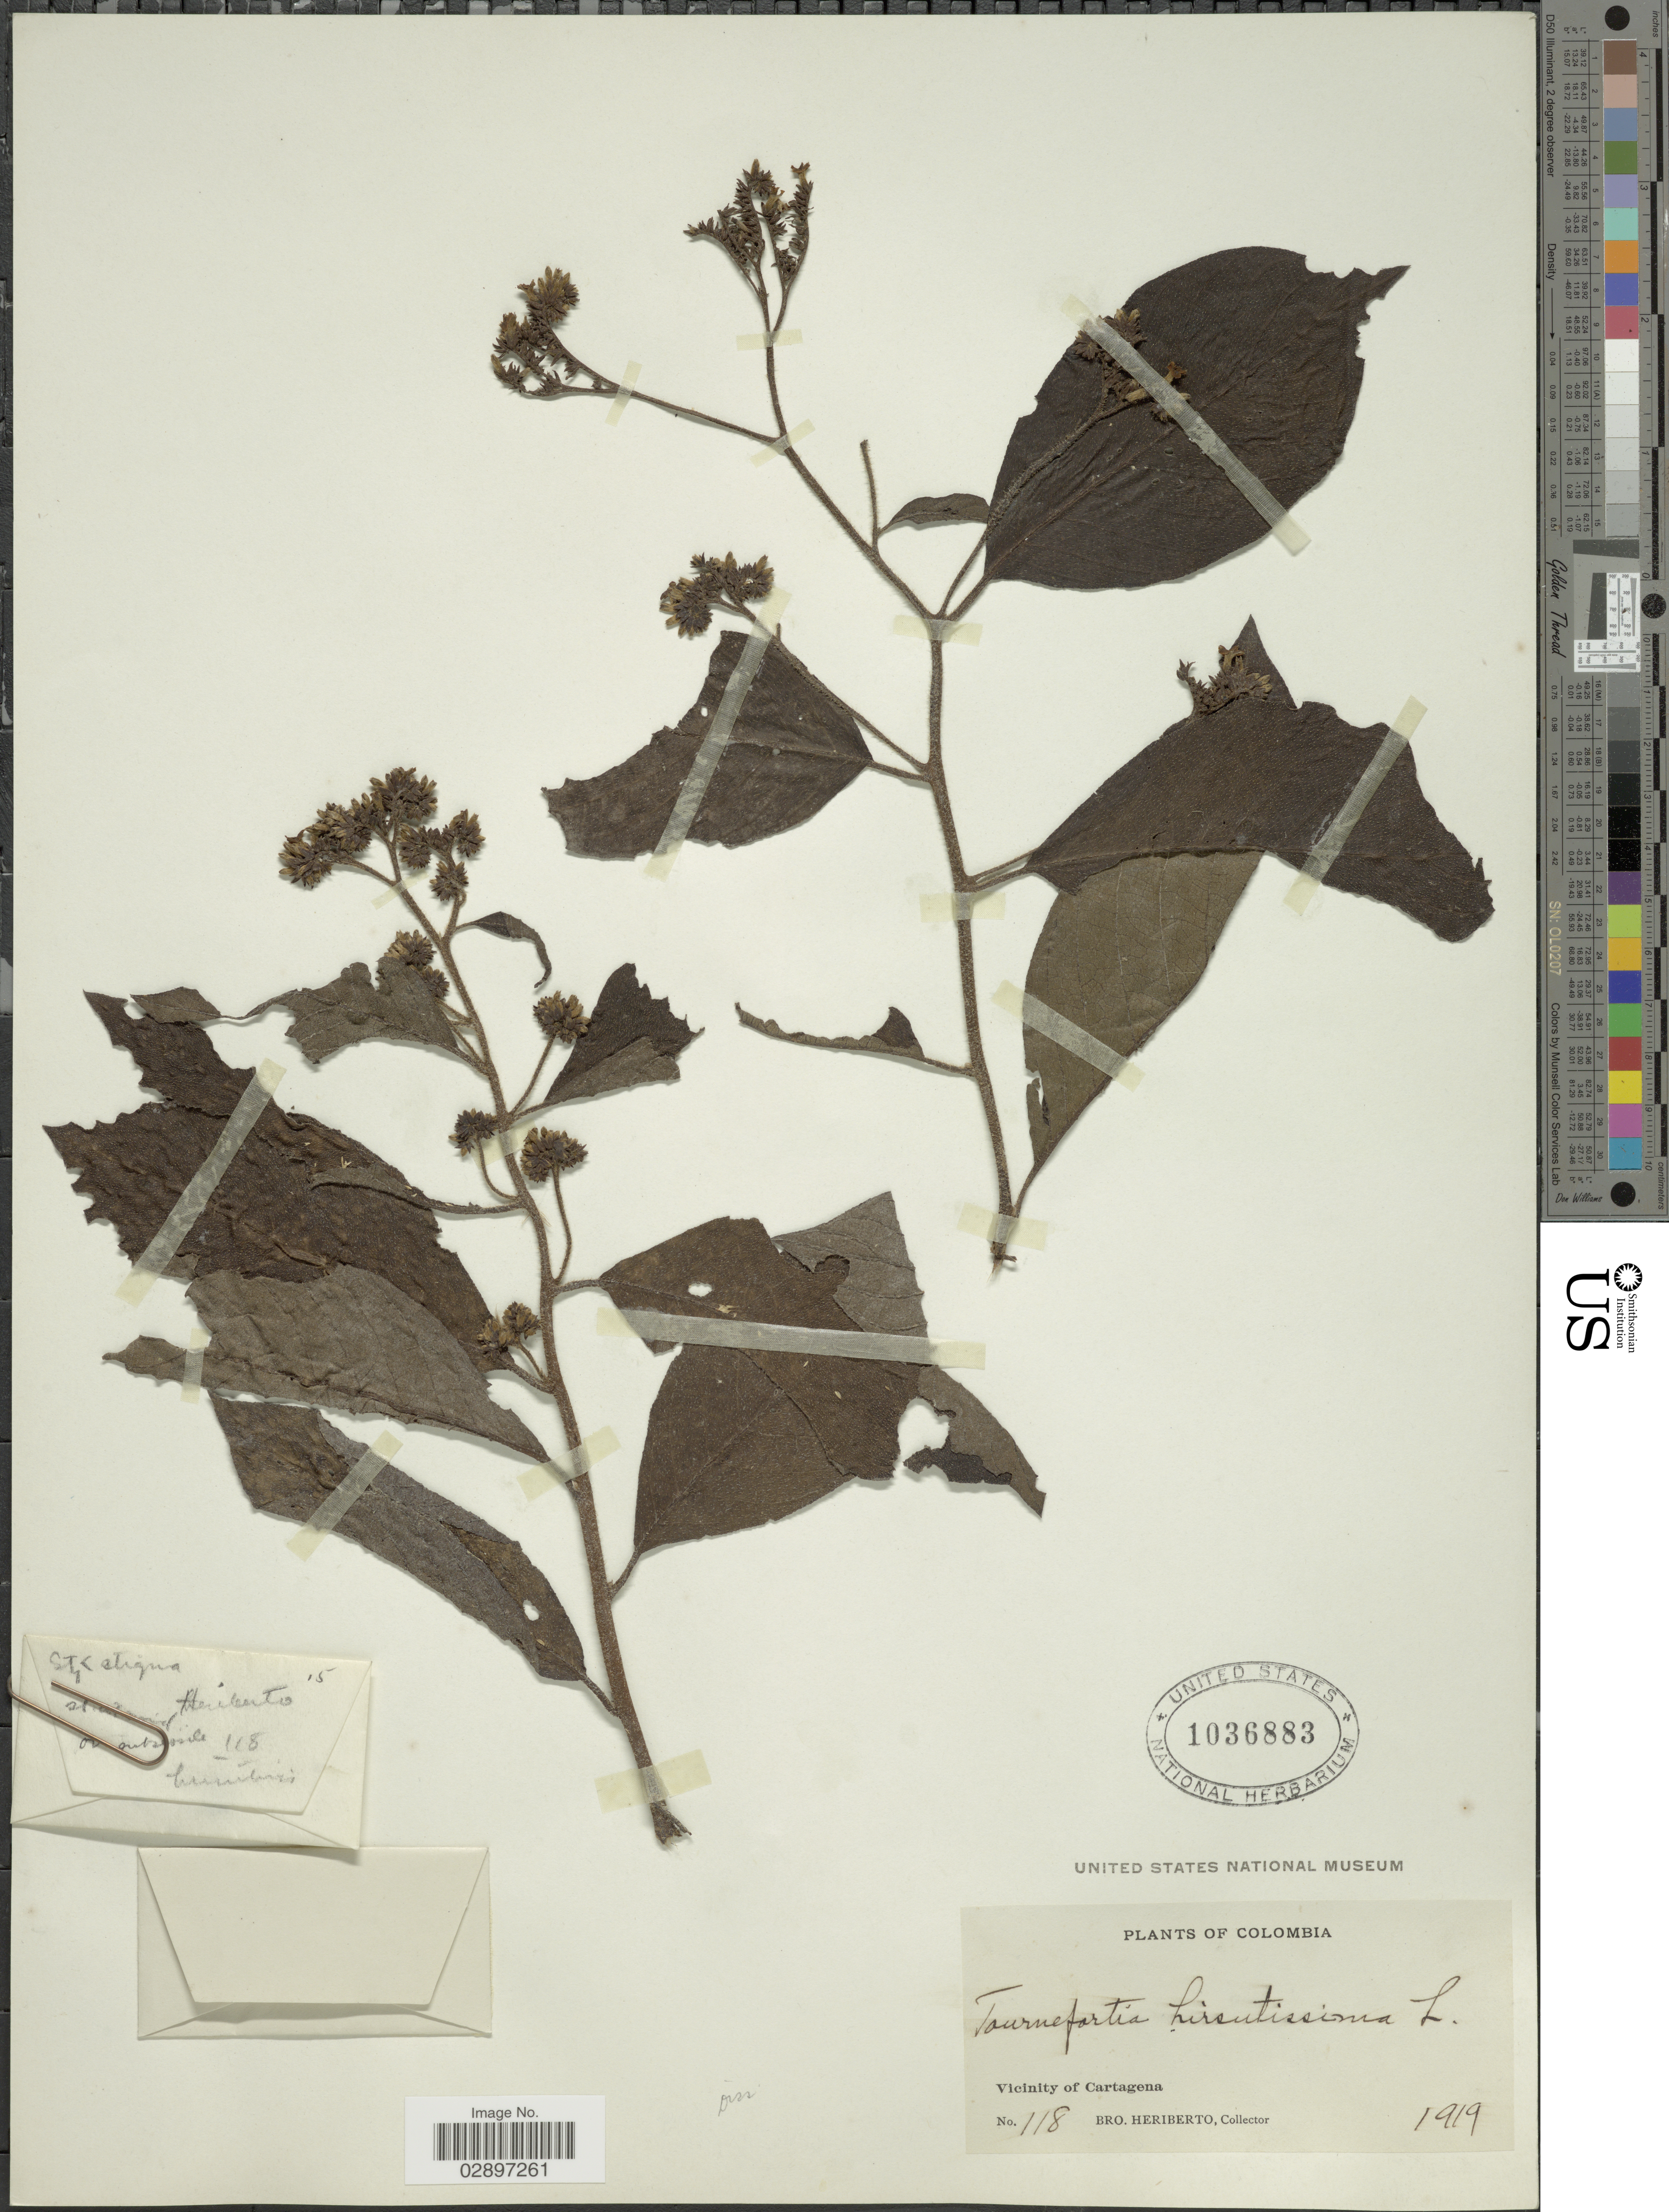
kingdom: Plantae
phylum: Tracheophyta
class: Magnoliopsida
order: Boraginales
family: Heliotropiaceae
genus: Tournefortia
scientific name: Tournefortia hirsutissima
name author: L.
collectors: B. Heriberto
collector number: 118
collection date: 1919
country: Colombia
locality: Vicinity of Cartagena.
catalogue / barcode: US 1036883